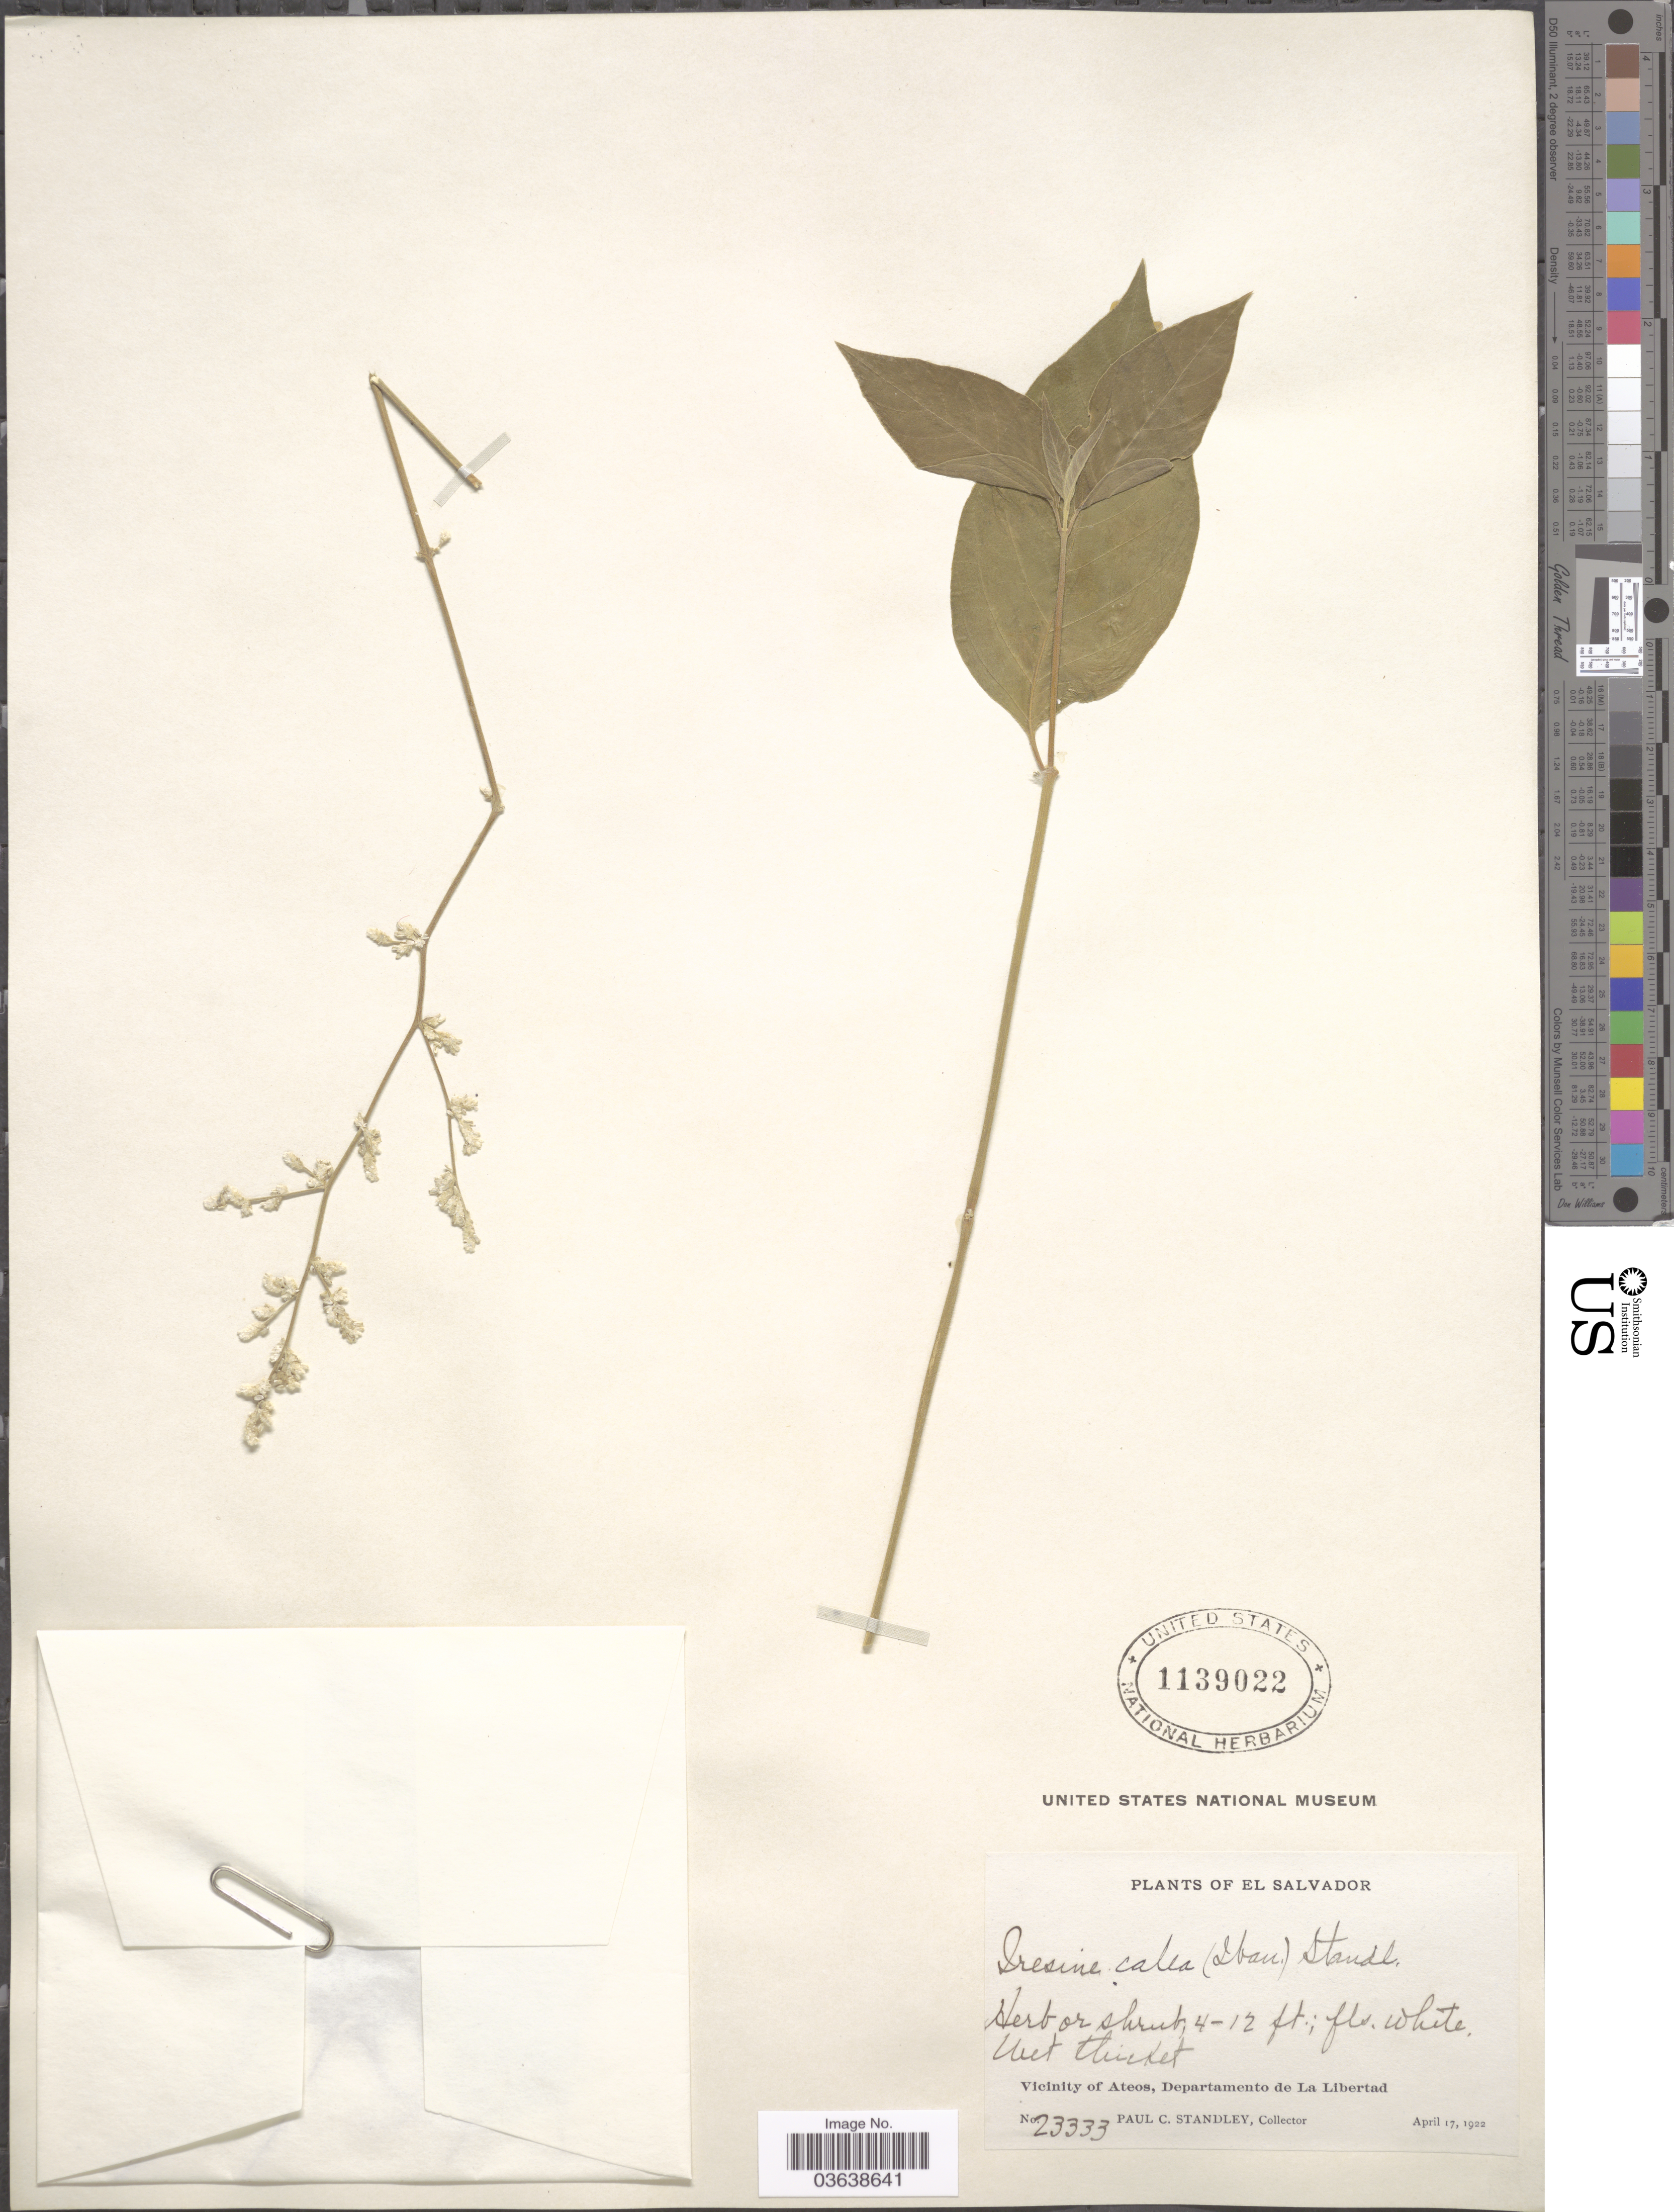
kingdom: Plantae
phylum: Tracheophyta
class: Magnoliopsida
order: Caryophyllales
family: Amaranthaceae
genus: Iresine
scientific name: Iresine calea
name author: (Ibáñez) Standl.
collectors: P. C. Standley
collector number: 23333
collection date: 1922-04-17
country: El Salvador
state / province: La Libertad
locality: Vicinity of Ateos, Departamento de La Libertad.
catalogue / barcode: US 1139022